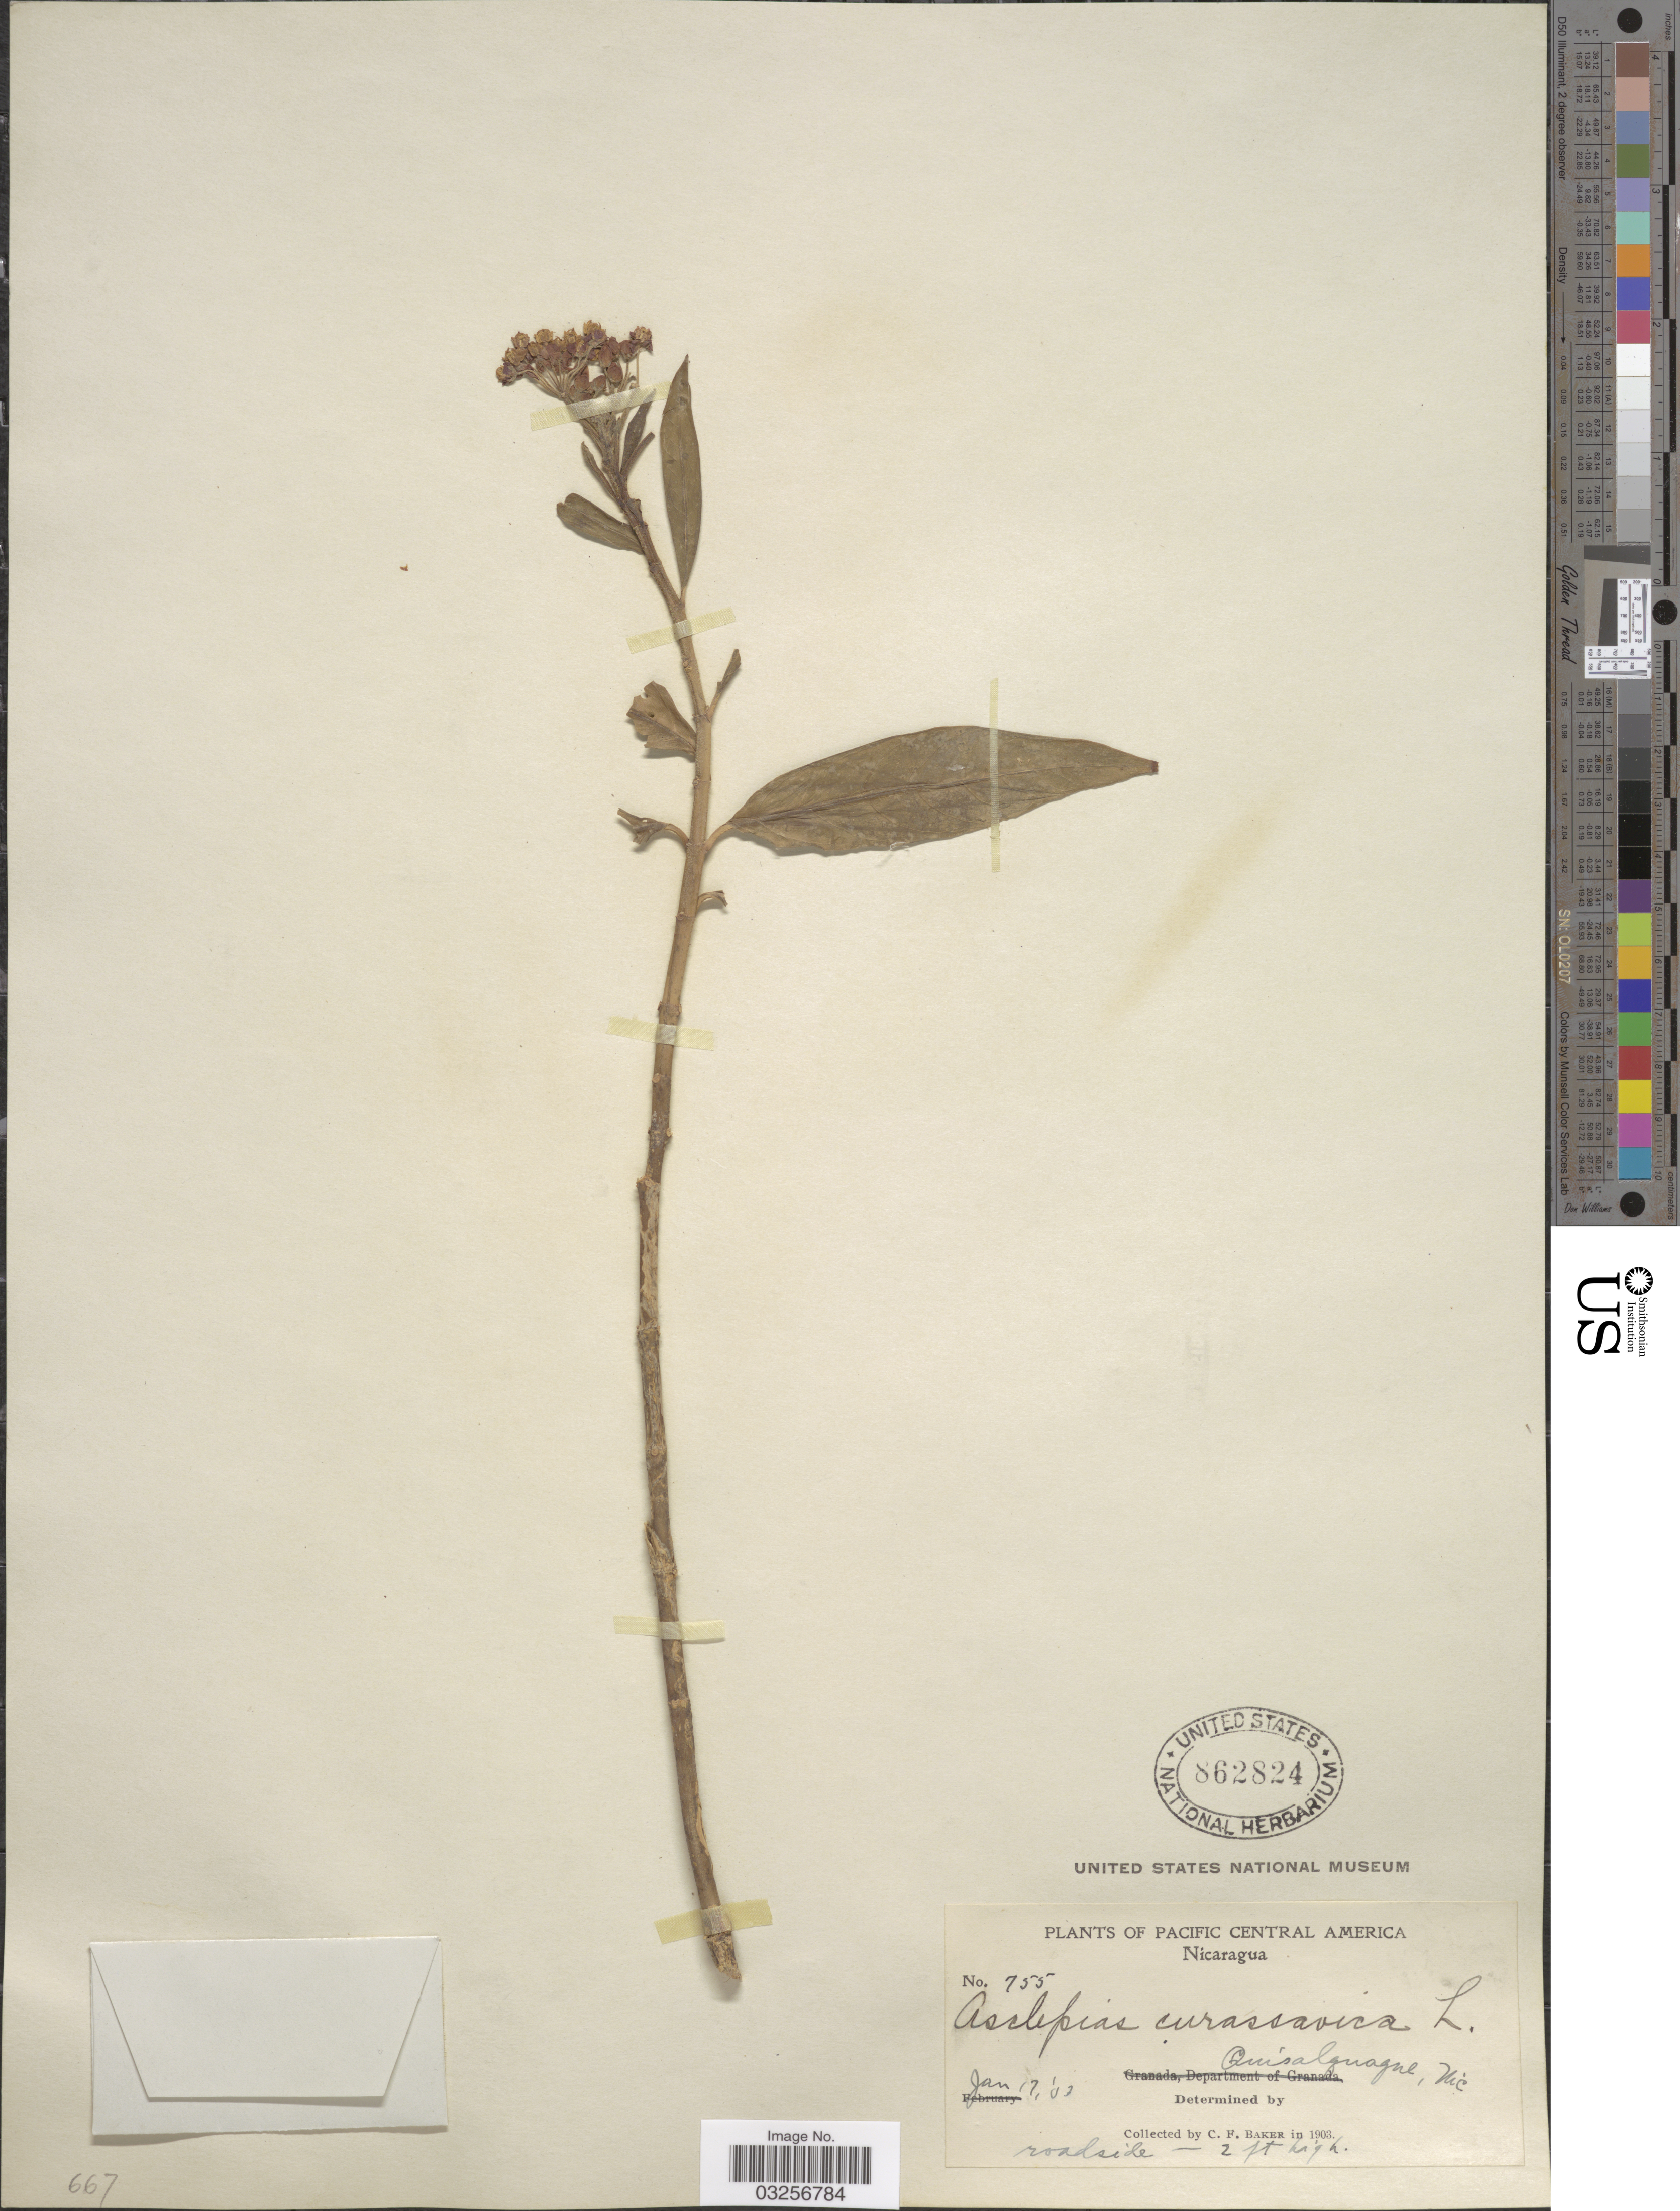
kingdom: Plantae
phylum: Tracheophyta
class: Magnoliopsida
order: Gentianales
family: Apocynaceae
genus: Asclepias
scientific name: Asclepias curassavica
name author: L.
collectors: C. F. Baker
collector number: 755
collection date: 1903-01-17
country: Nicaragua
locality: Pacific Central America, Quisalguaque.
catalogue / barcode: US 862824